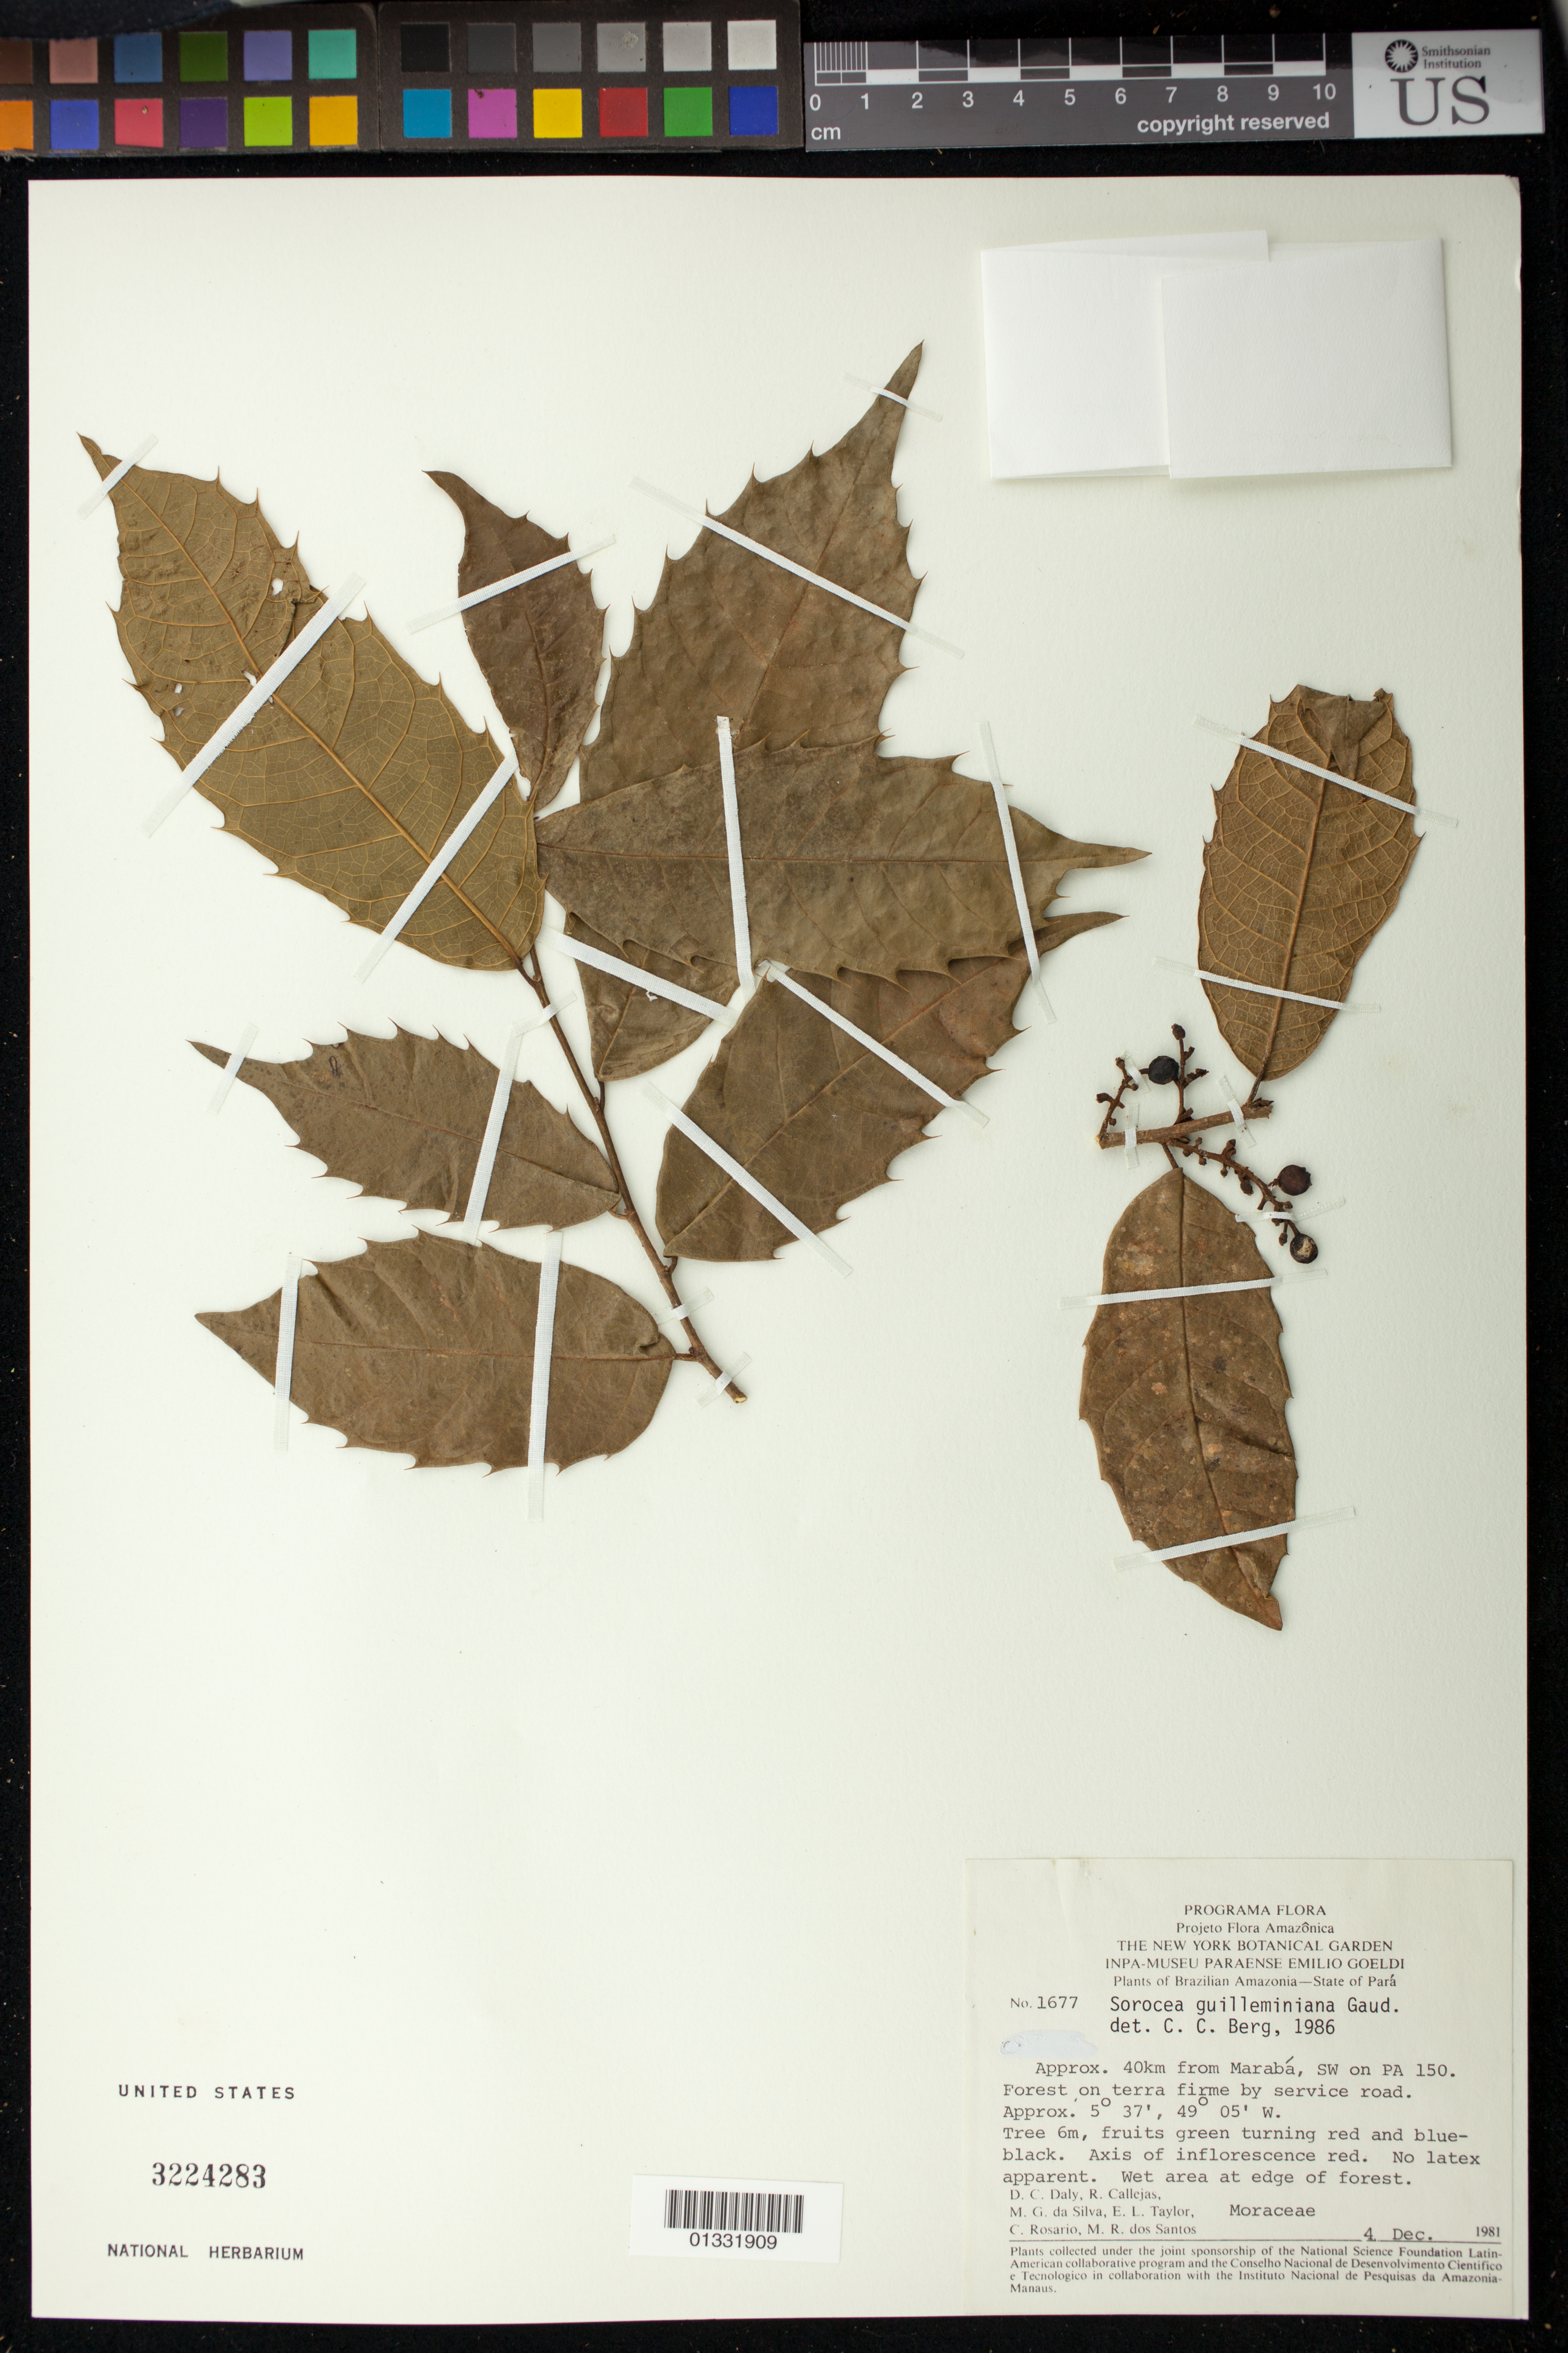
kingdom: Plantae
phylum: Tracheophyta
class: Magnoliopsida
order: Rosales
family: Moraceae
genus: Sorocea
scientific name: Sorocea guilleminiana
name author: Gaudich.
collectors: D. C. Daly, E. L. Taylor, C. S. Rosário & M. R. dos Santos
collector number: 1677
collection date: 1981-12-04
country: Brazil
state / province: Pará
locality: Approx. 40km from Marabá, SW on PA 150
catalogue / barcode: US 3224283